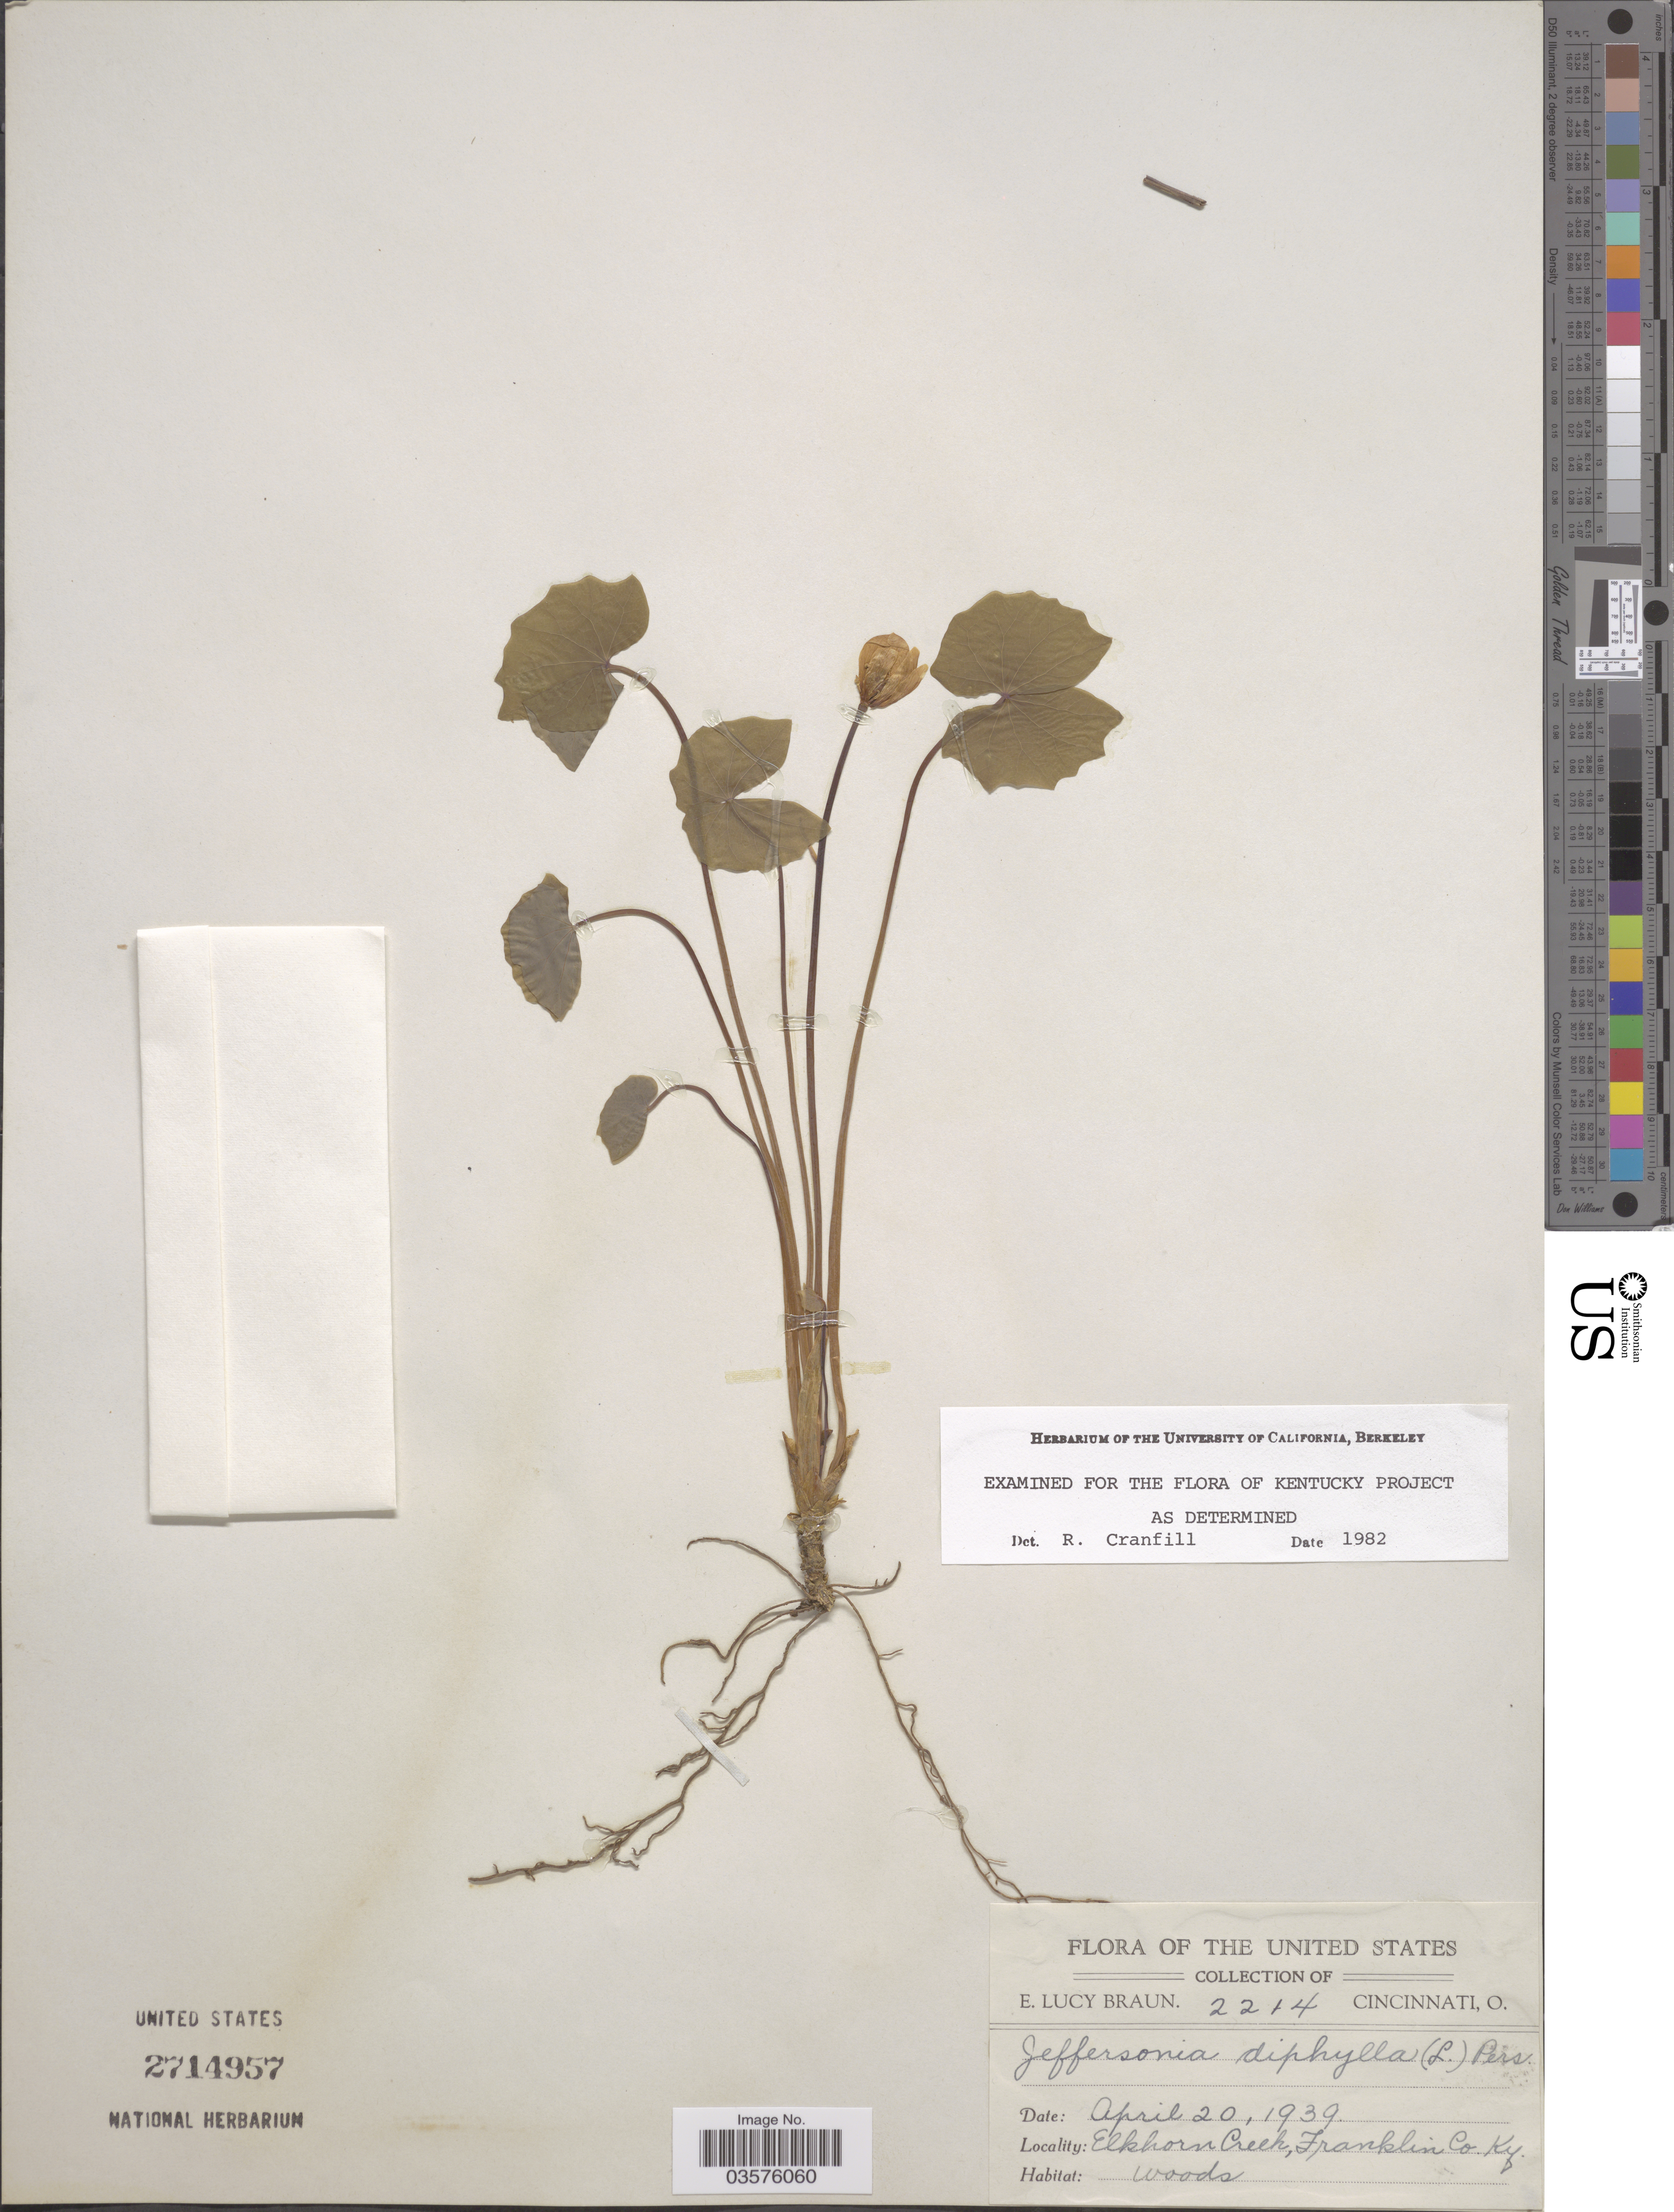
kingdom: Plantae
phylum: Tracheophyta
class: Magnoliopsida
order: Ranunculales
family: Berberidaceae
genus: Jeffersonia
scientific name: Jeffersonia diphylla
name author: (L.) Pers.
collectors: E. L. Braun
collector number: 2214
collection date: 1939-04-20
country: United States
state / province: Kentucky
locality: Elkhorn Creek, Franklin Co.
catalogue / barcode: US 2714957